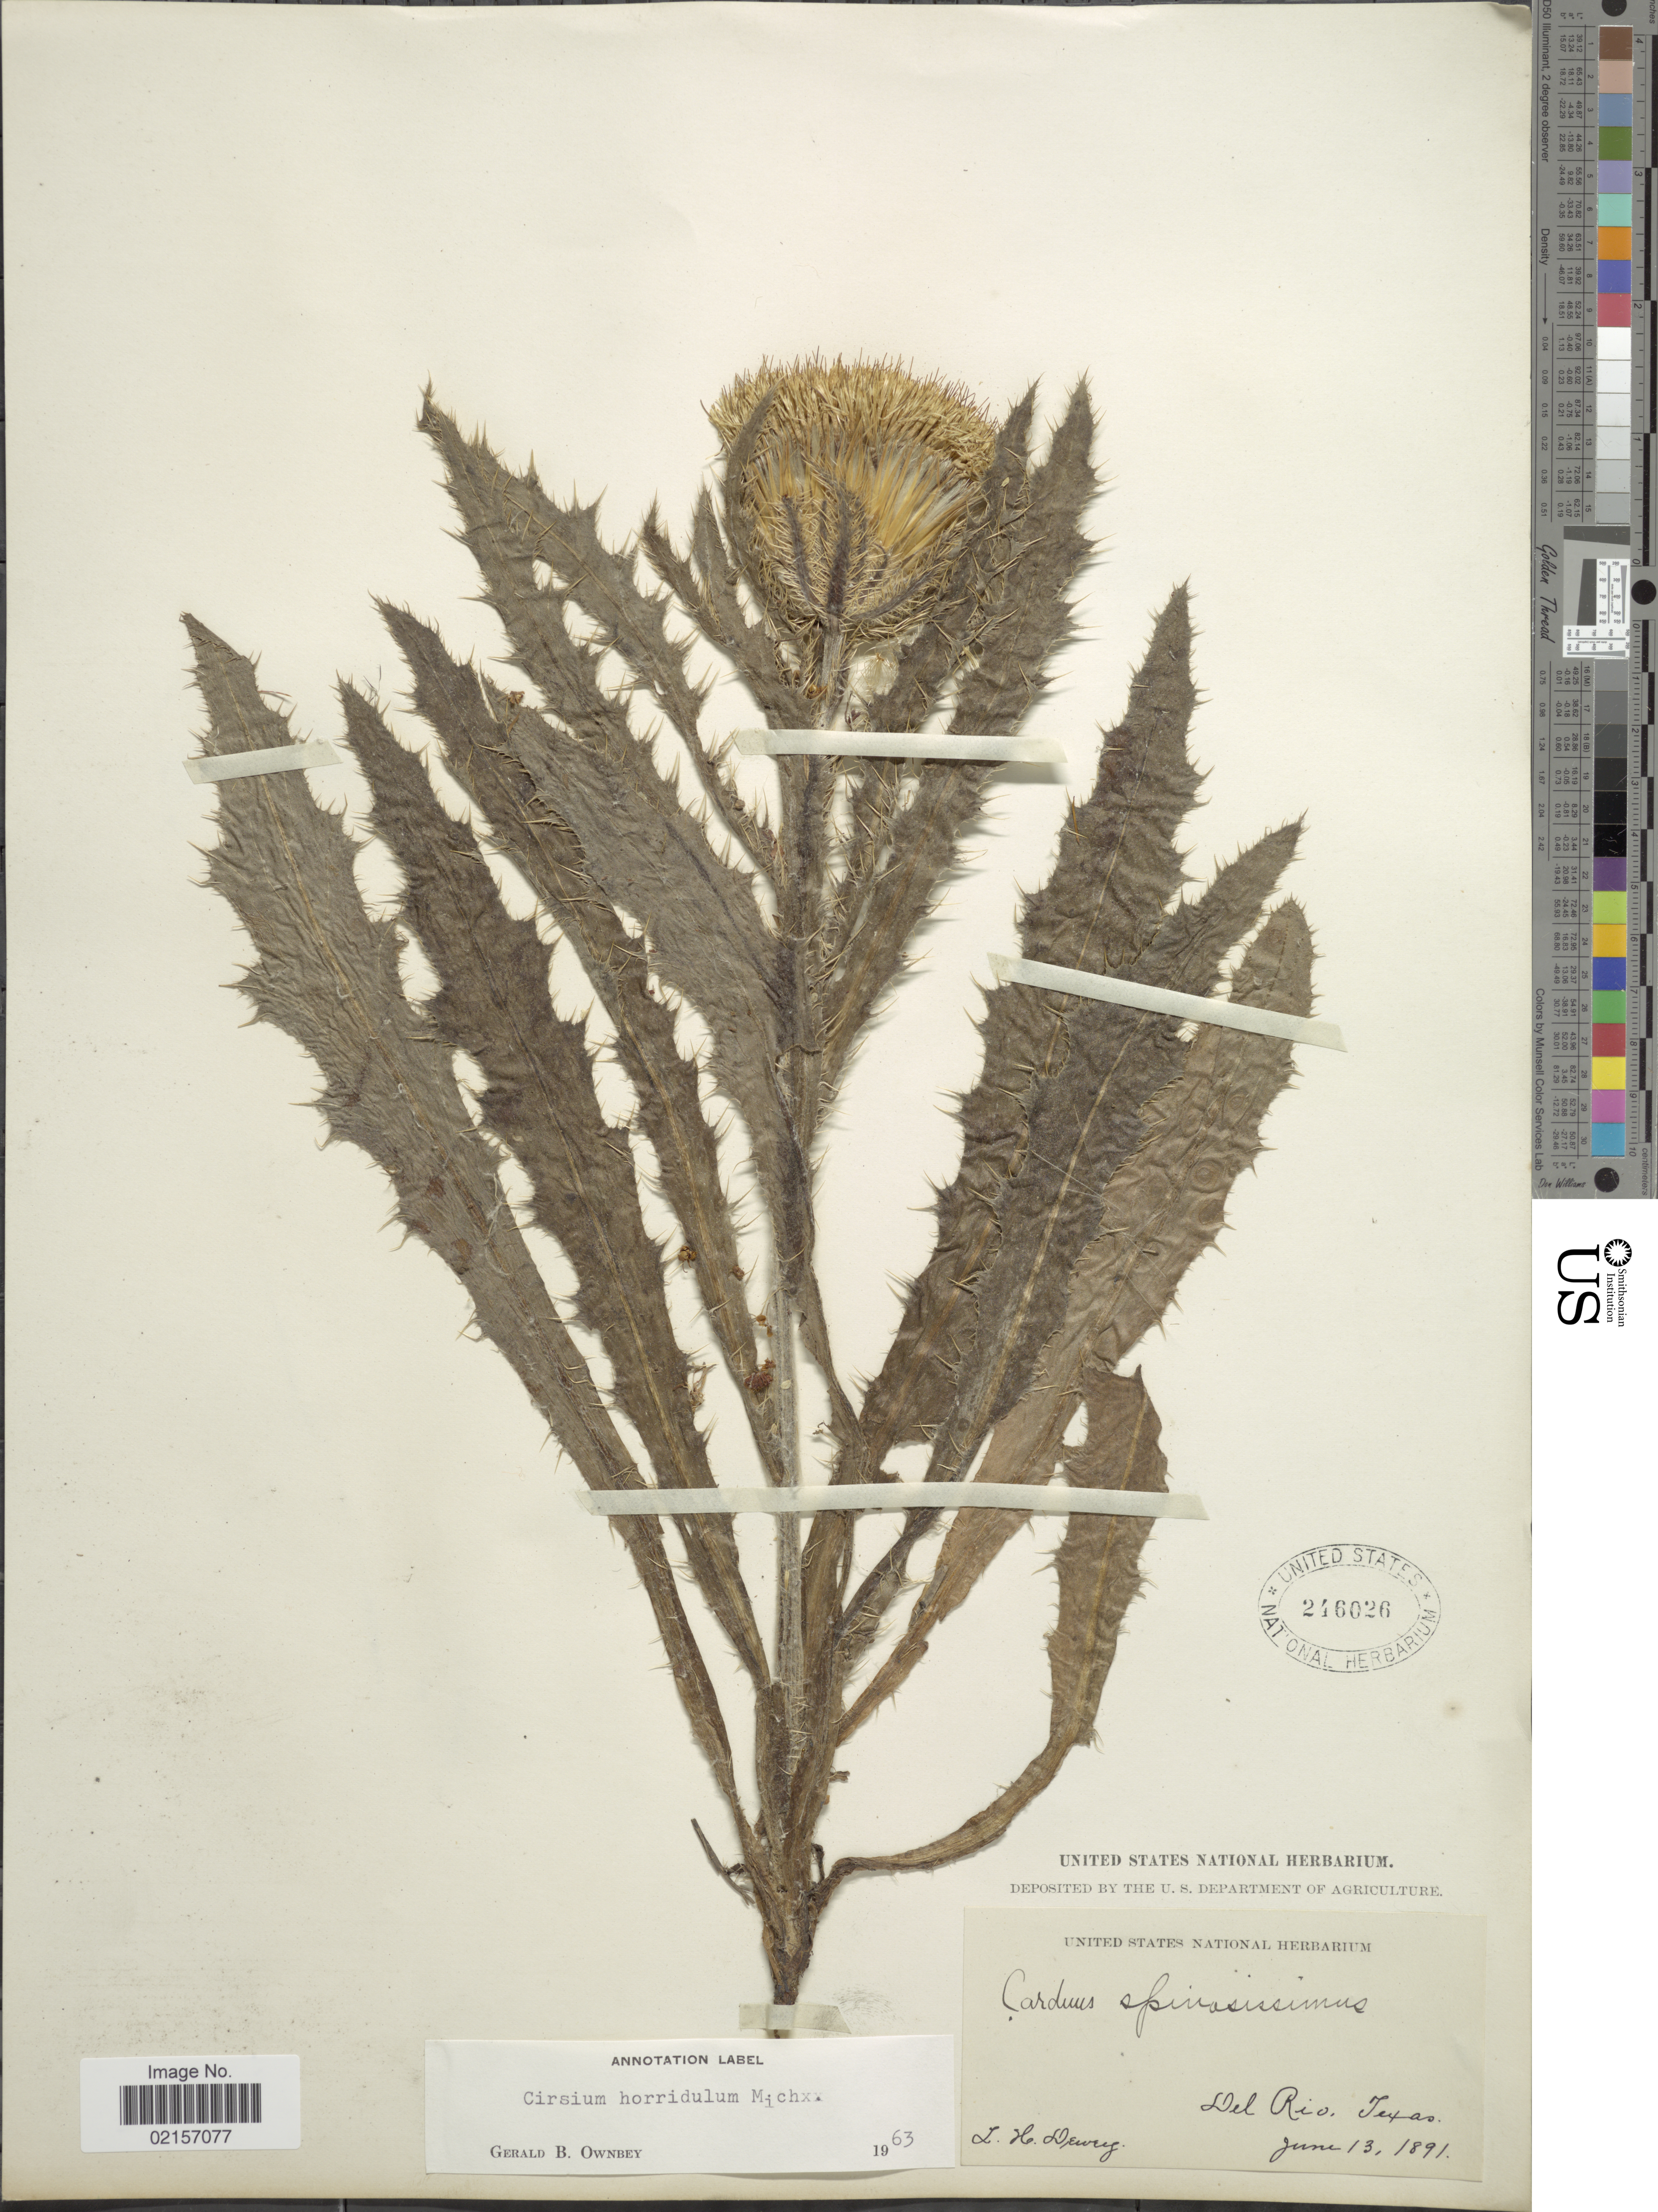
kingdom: Plantae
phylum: Tracheophyta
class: Magnoliopsida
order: Asterales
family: Asteraceae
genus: Cirsium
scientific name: Cirsium horridulum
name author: Michx.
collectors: L. H. Dewey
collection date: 1891-06-13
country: United States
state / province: Texas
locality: Del Rio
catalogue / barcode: US 246026